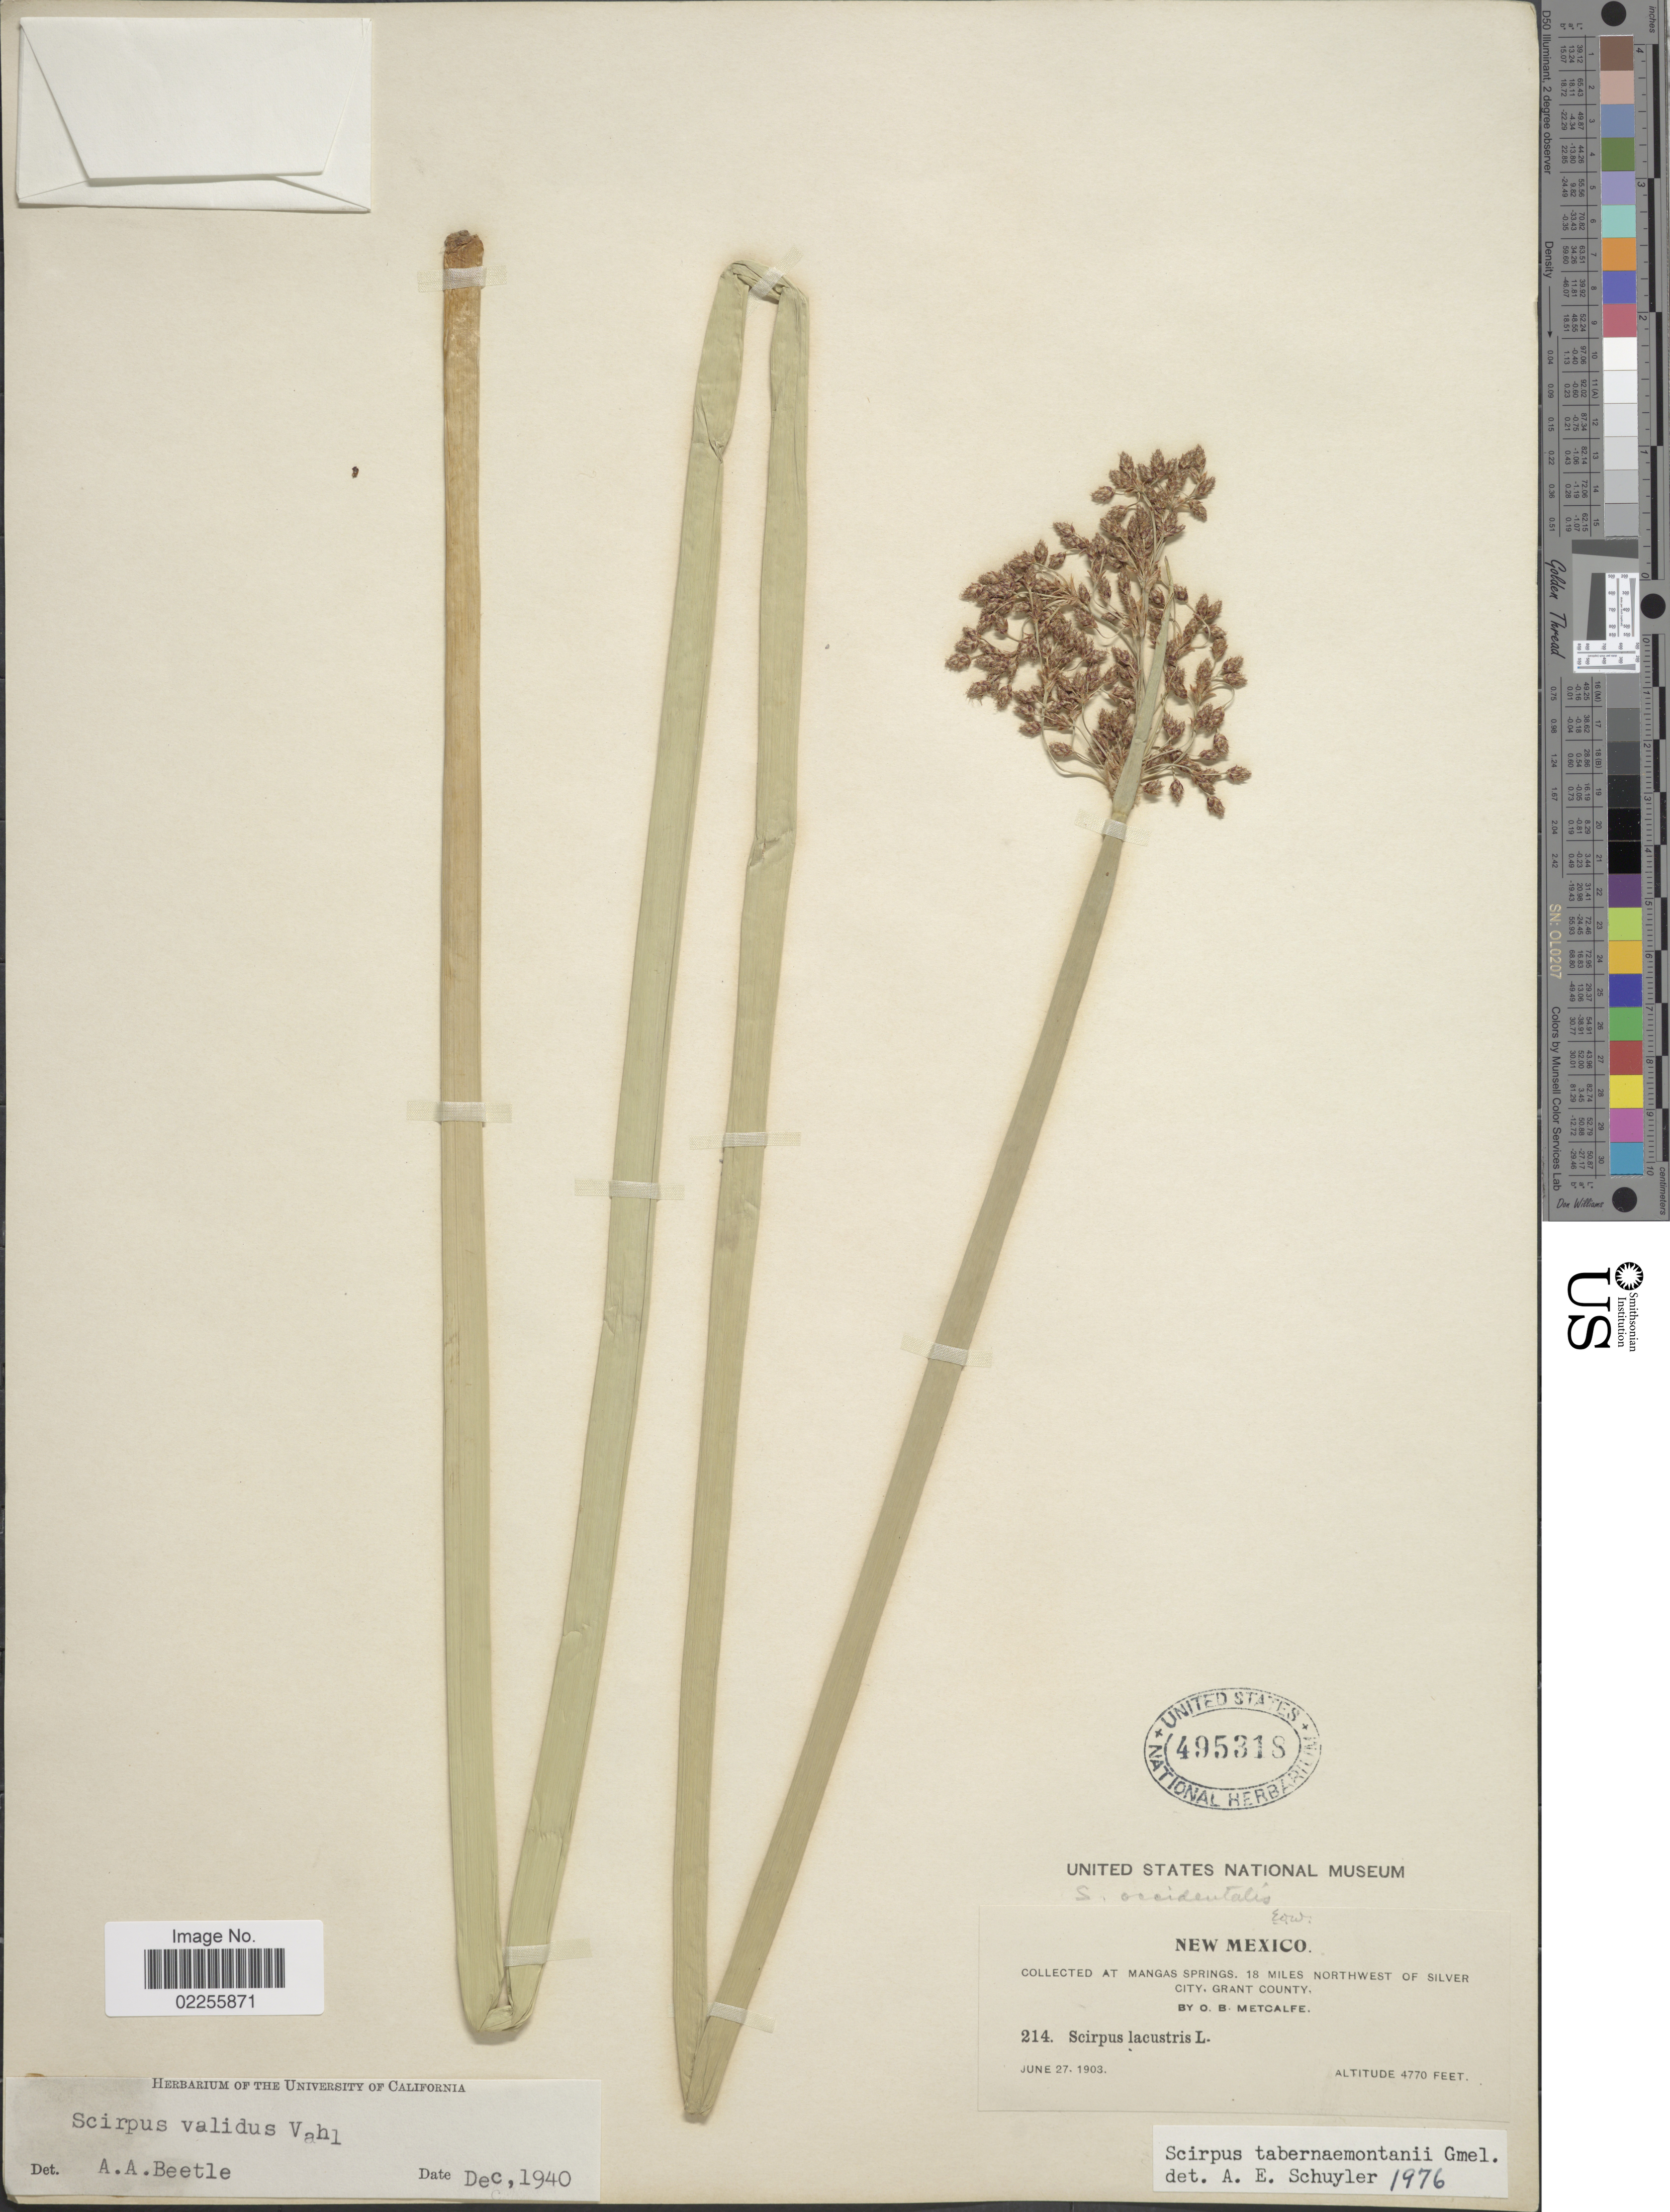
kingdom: Plantae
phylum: Tracheophyta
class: Liliopsida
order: Poales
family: Cyperaceae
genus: Schoenoplectus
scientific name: Schoenoplectus tabernaemontani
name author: (C.C. Gmel.) Palla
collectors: O. B. Metcalfe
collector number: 214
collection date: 1903-06-27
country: United States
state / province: New Mexico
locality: At Mangas Springs, 18 miles northwest of Silver City, Grant County.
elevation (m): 1454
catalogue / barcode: US 495318